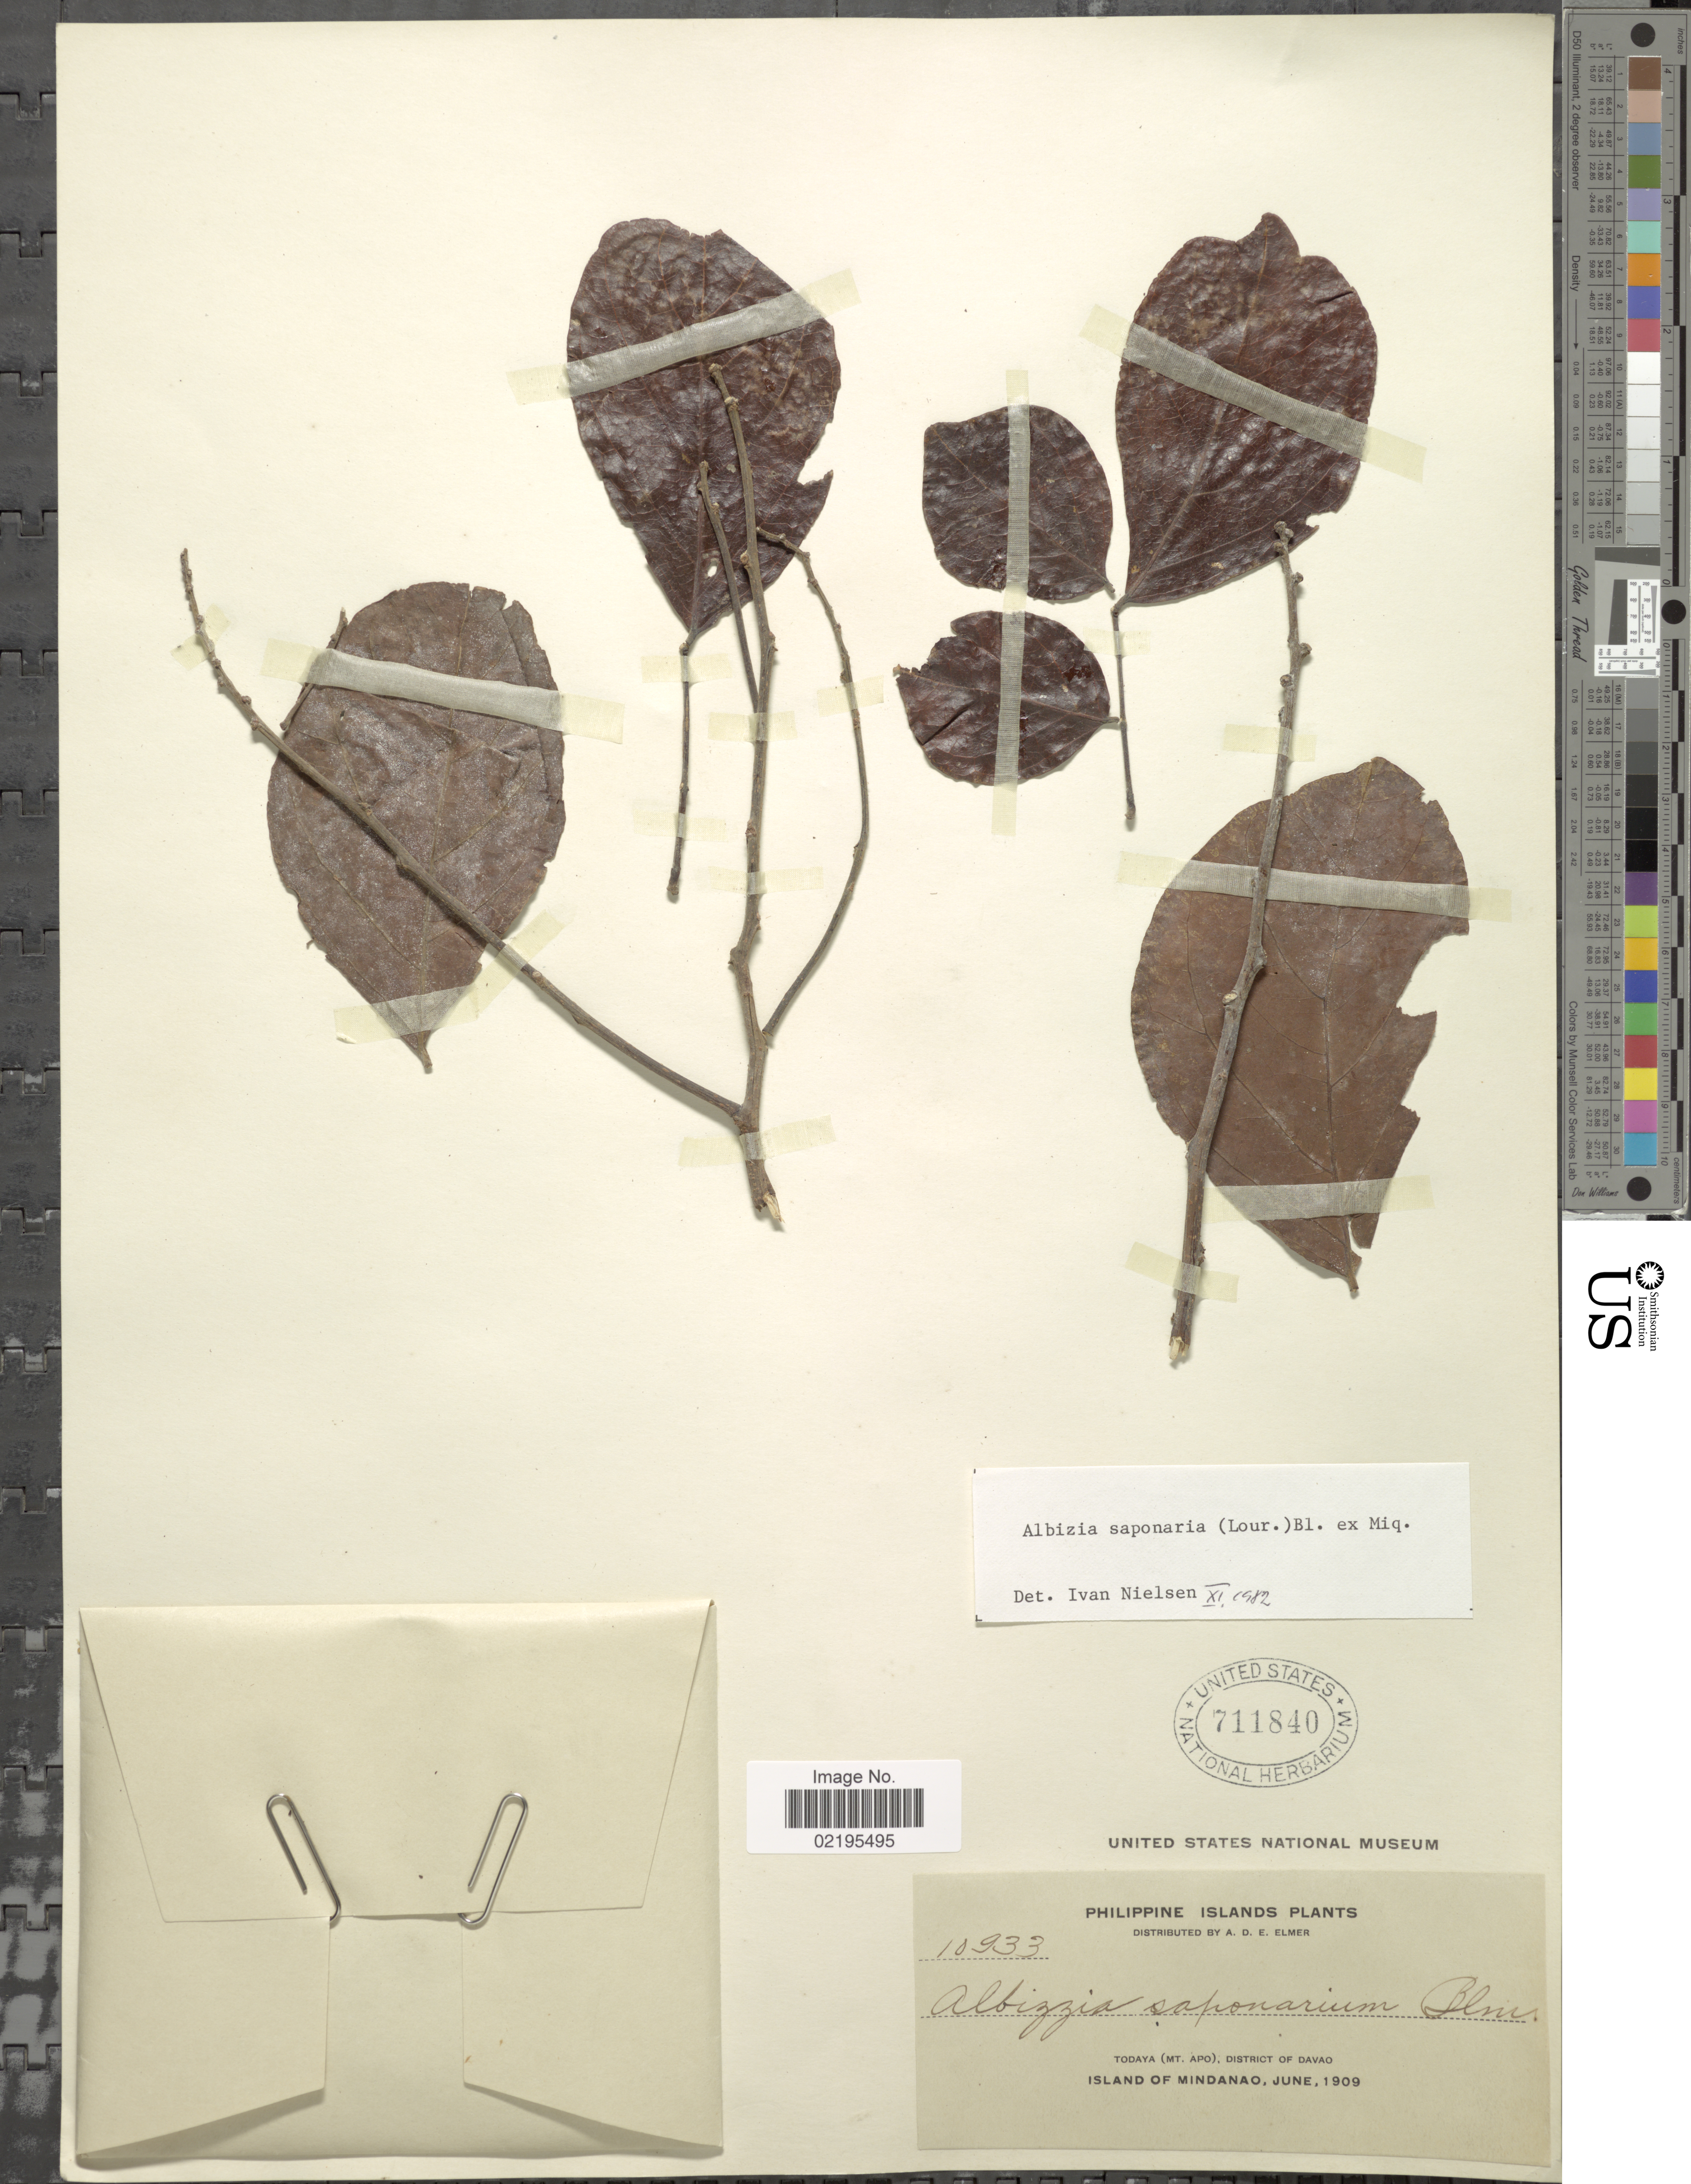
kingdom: Plantae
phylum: Tracheophyta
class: Magnoliopsida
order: Fabales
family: Fabaceae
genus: Albizia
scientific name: Albizia saponaria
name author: (Lour.) Blume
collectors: A. D. E. Elmer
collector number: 10933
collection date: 1909-06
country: Philippines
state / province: Davao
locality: Todaya (Mt. Apo), District of Davao, Island of Mindanao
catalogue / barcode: US 711840